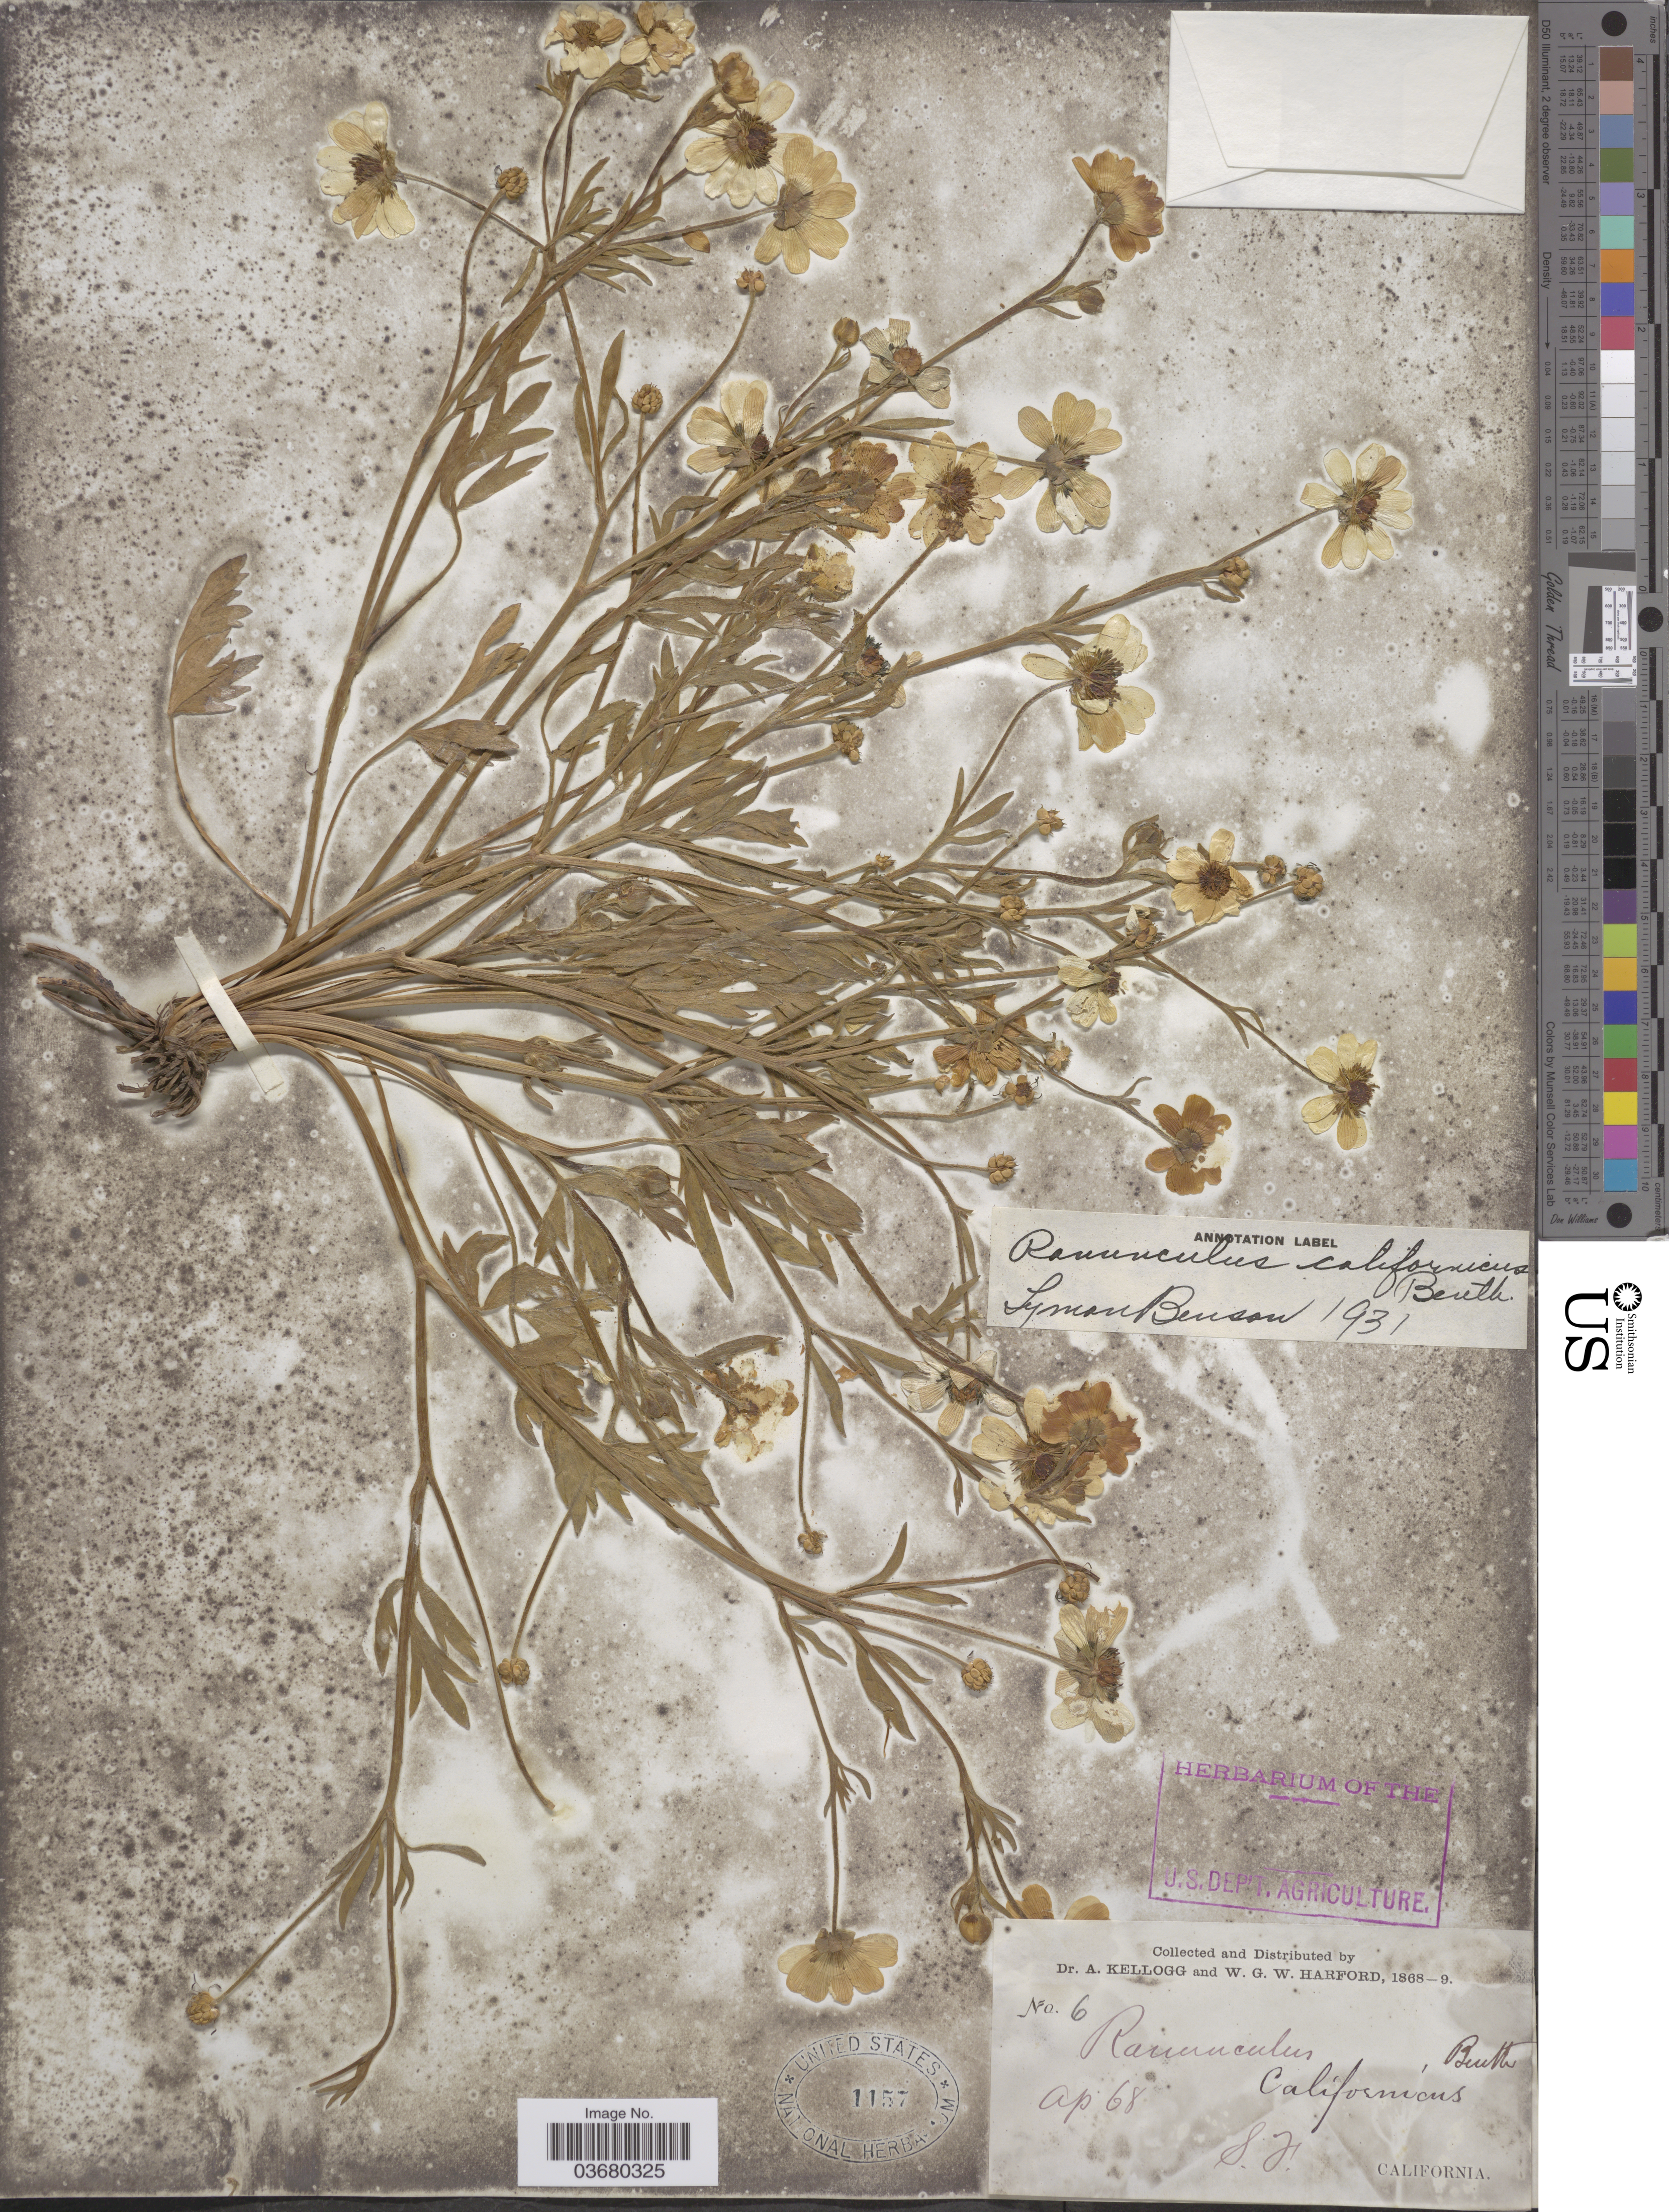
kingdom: Plantae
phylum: Tracheophyta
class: Magnoliopsida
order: Ranunculales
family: Ranunculaceae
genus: Ranunculus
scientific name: Ranunculus californicus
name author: Benth.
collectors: A. Kellogg & W. G. W. Harford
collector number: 6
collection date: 1868-04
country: United States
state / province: California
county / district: San Francisco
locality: S. F.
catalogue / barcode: US 1157